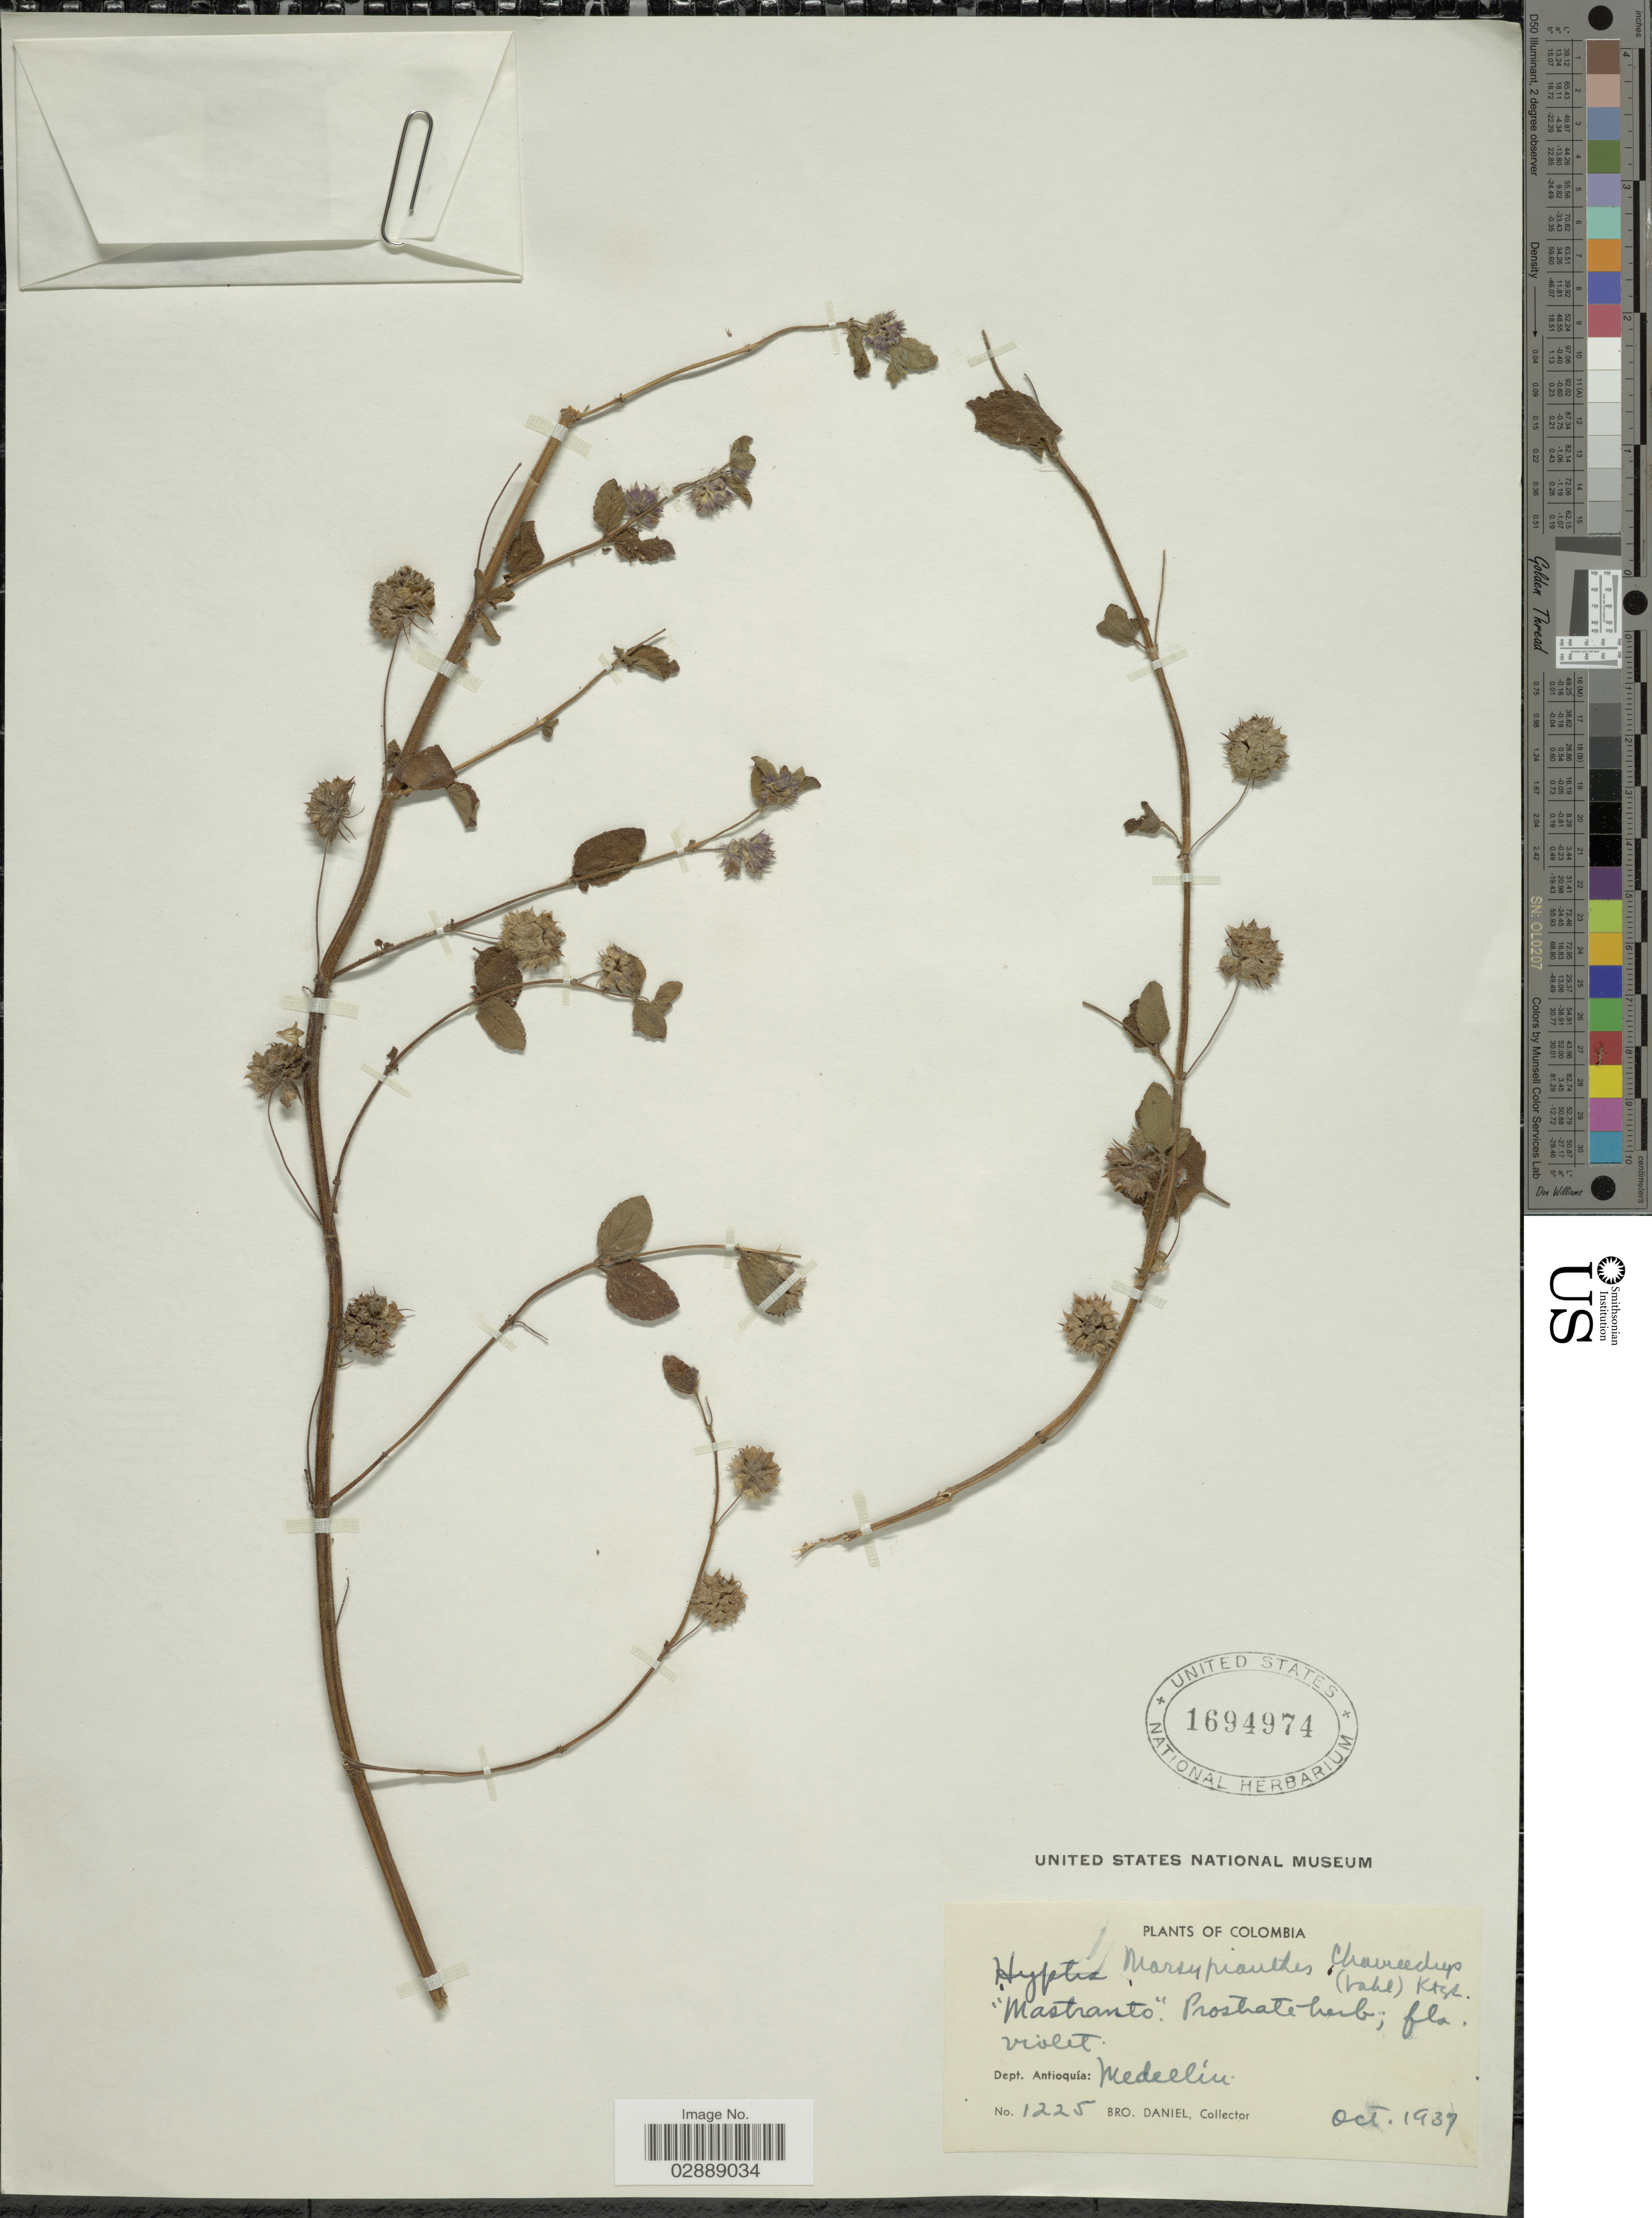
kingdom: Plantae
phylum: Tracheophyta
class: Magnoliopsida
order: Lamiales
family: Lamiaceae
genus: Marsypianthes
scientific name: Marsypianthes chamaedrys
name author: (Vahl) Kuntze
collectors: Bro. Daniel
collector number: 1225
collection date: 1937-10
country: Colombia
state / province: Antioquia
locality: Dept. Antioquía: Medellín.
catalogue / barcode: US 1694974